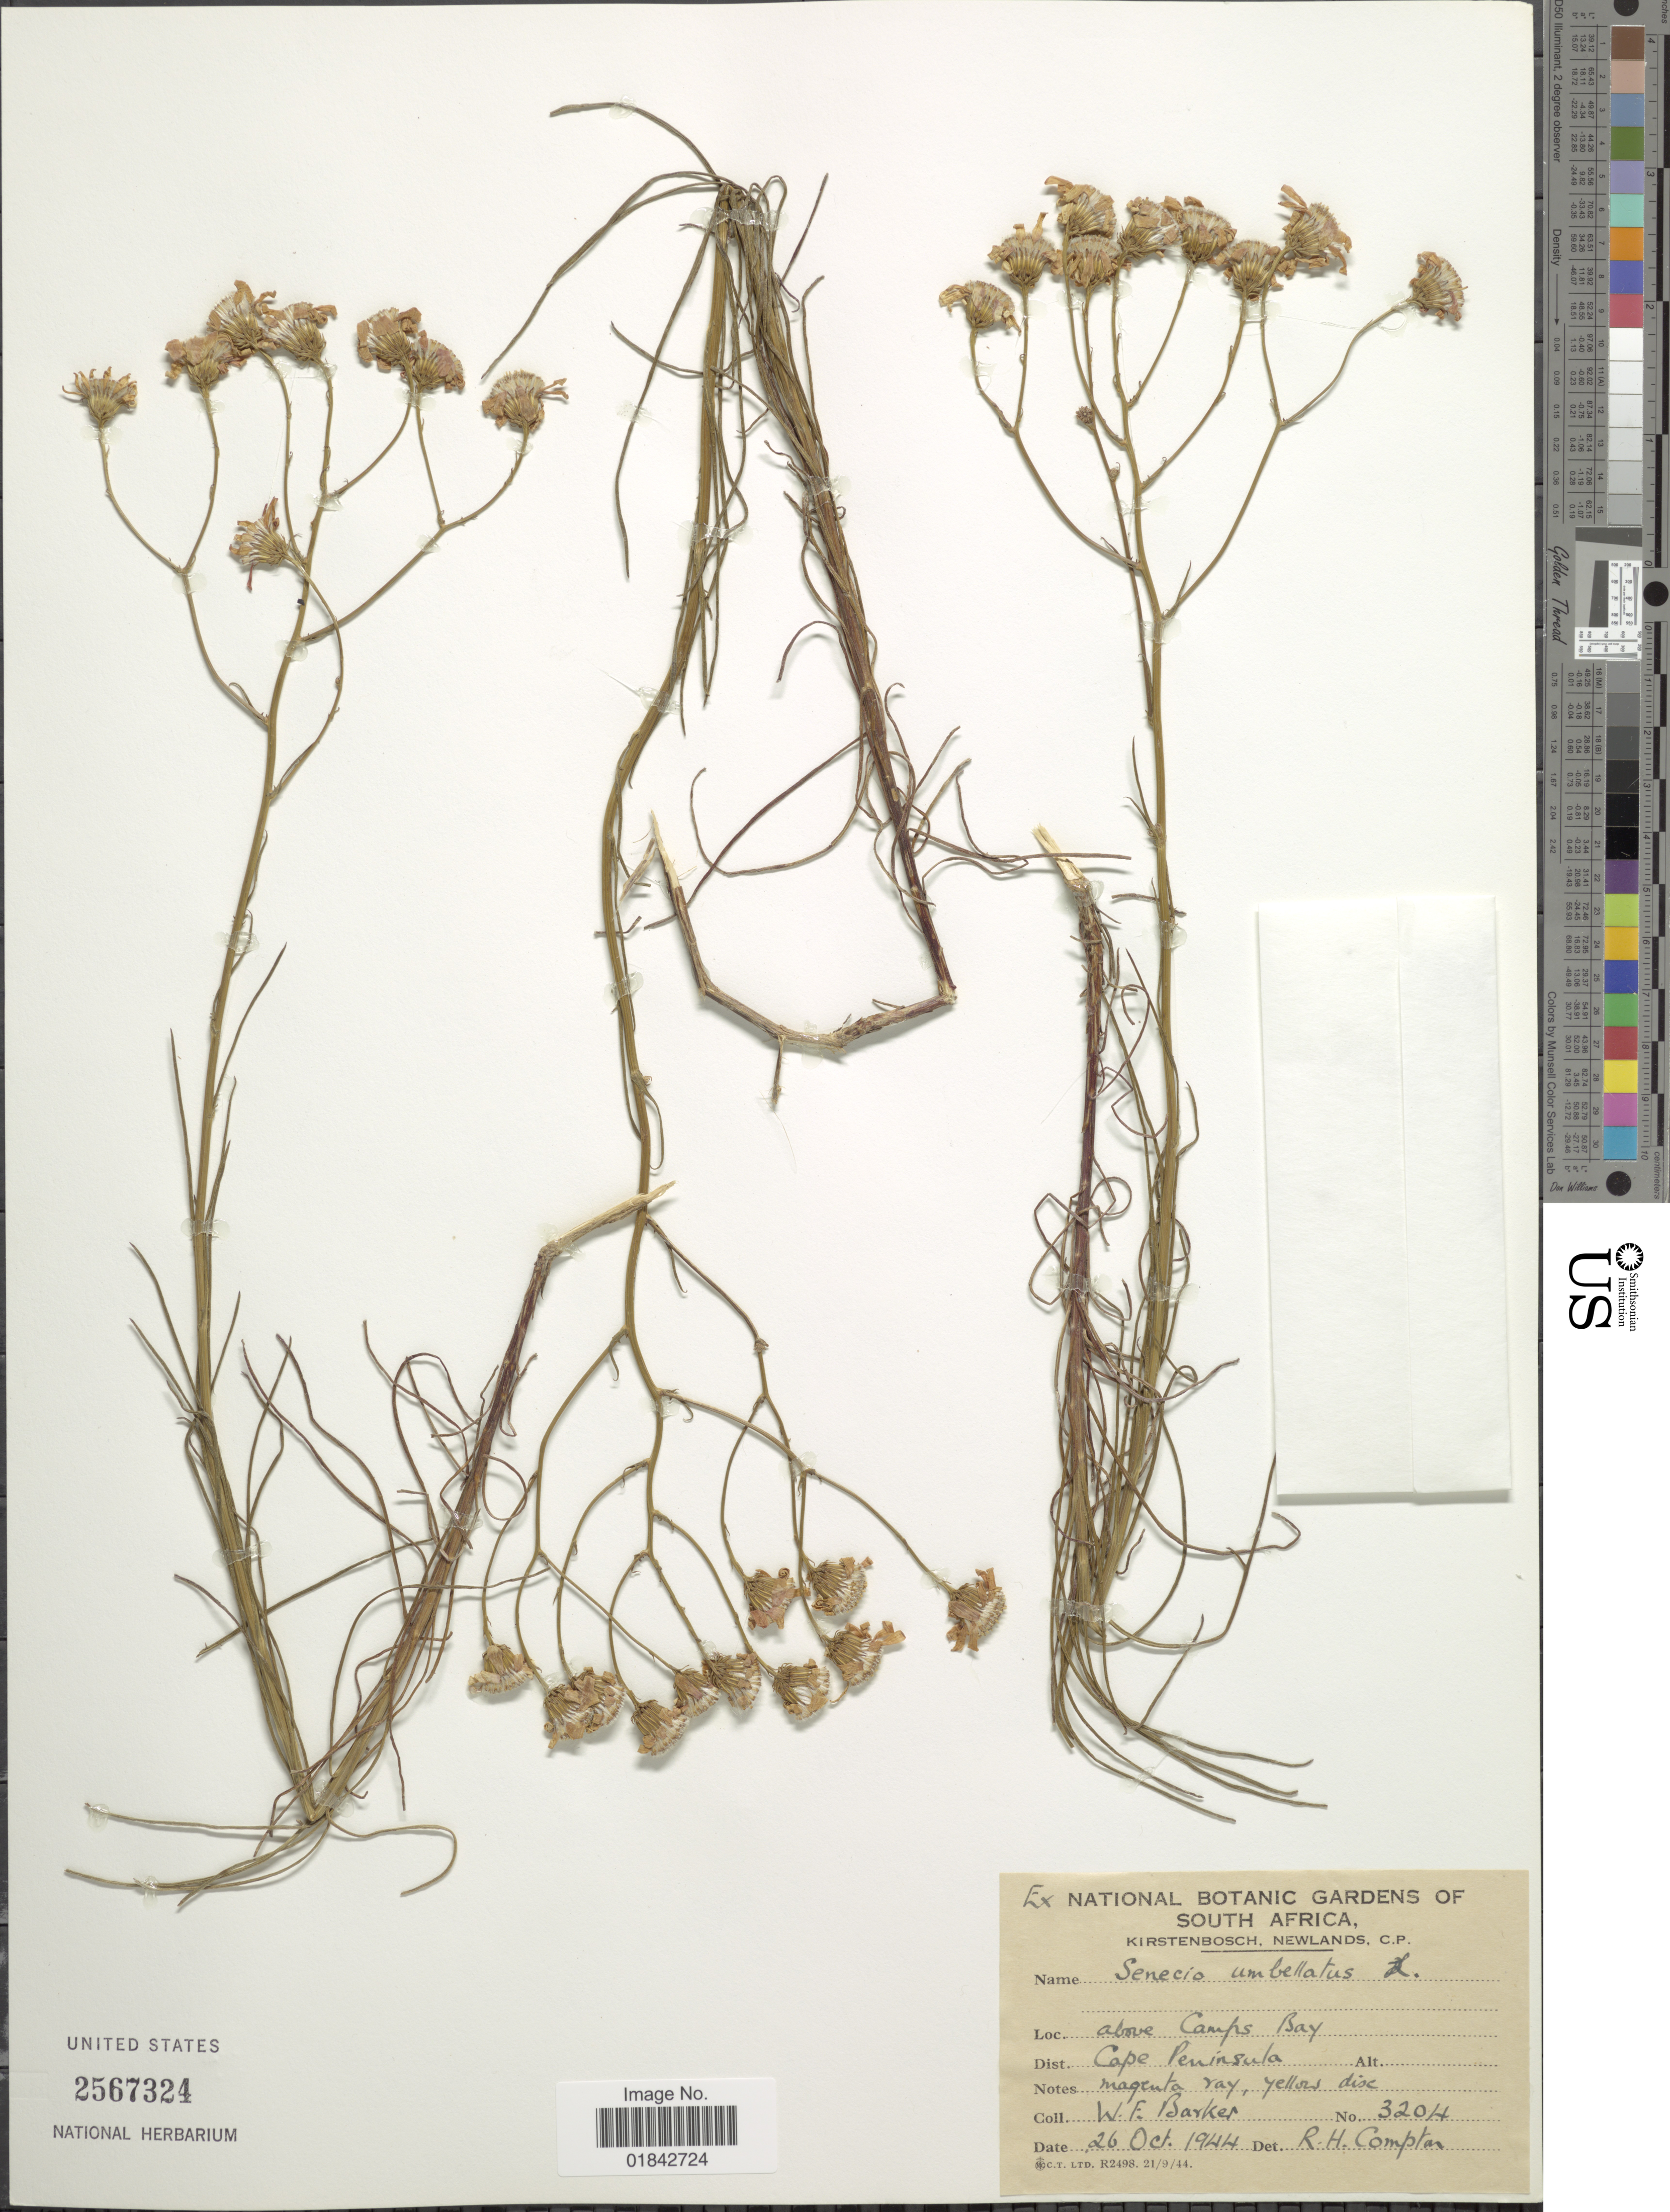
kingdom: Plantae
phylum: Tracheophyta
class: Magnoliopsida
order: Asterales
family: Asteraceae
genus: Senecio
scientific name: Senecio umbellatus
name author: L.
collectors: W. F. Barker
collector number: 3204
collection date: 1944-10-26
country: South Africa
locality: Above Camps Bay, Cape Peninsula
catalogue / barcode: US 2567324